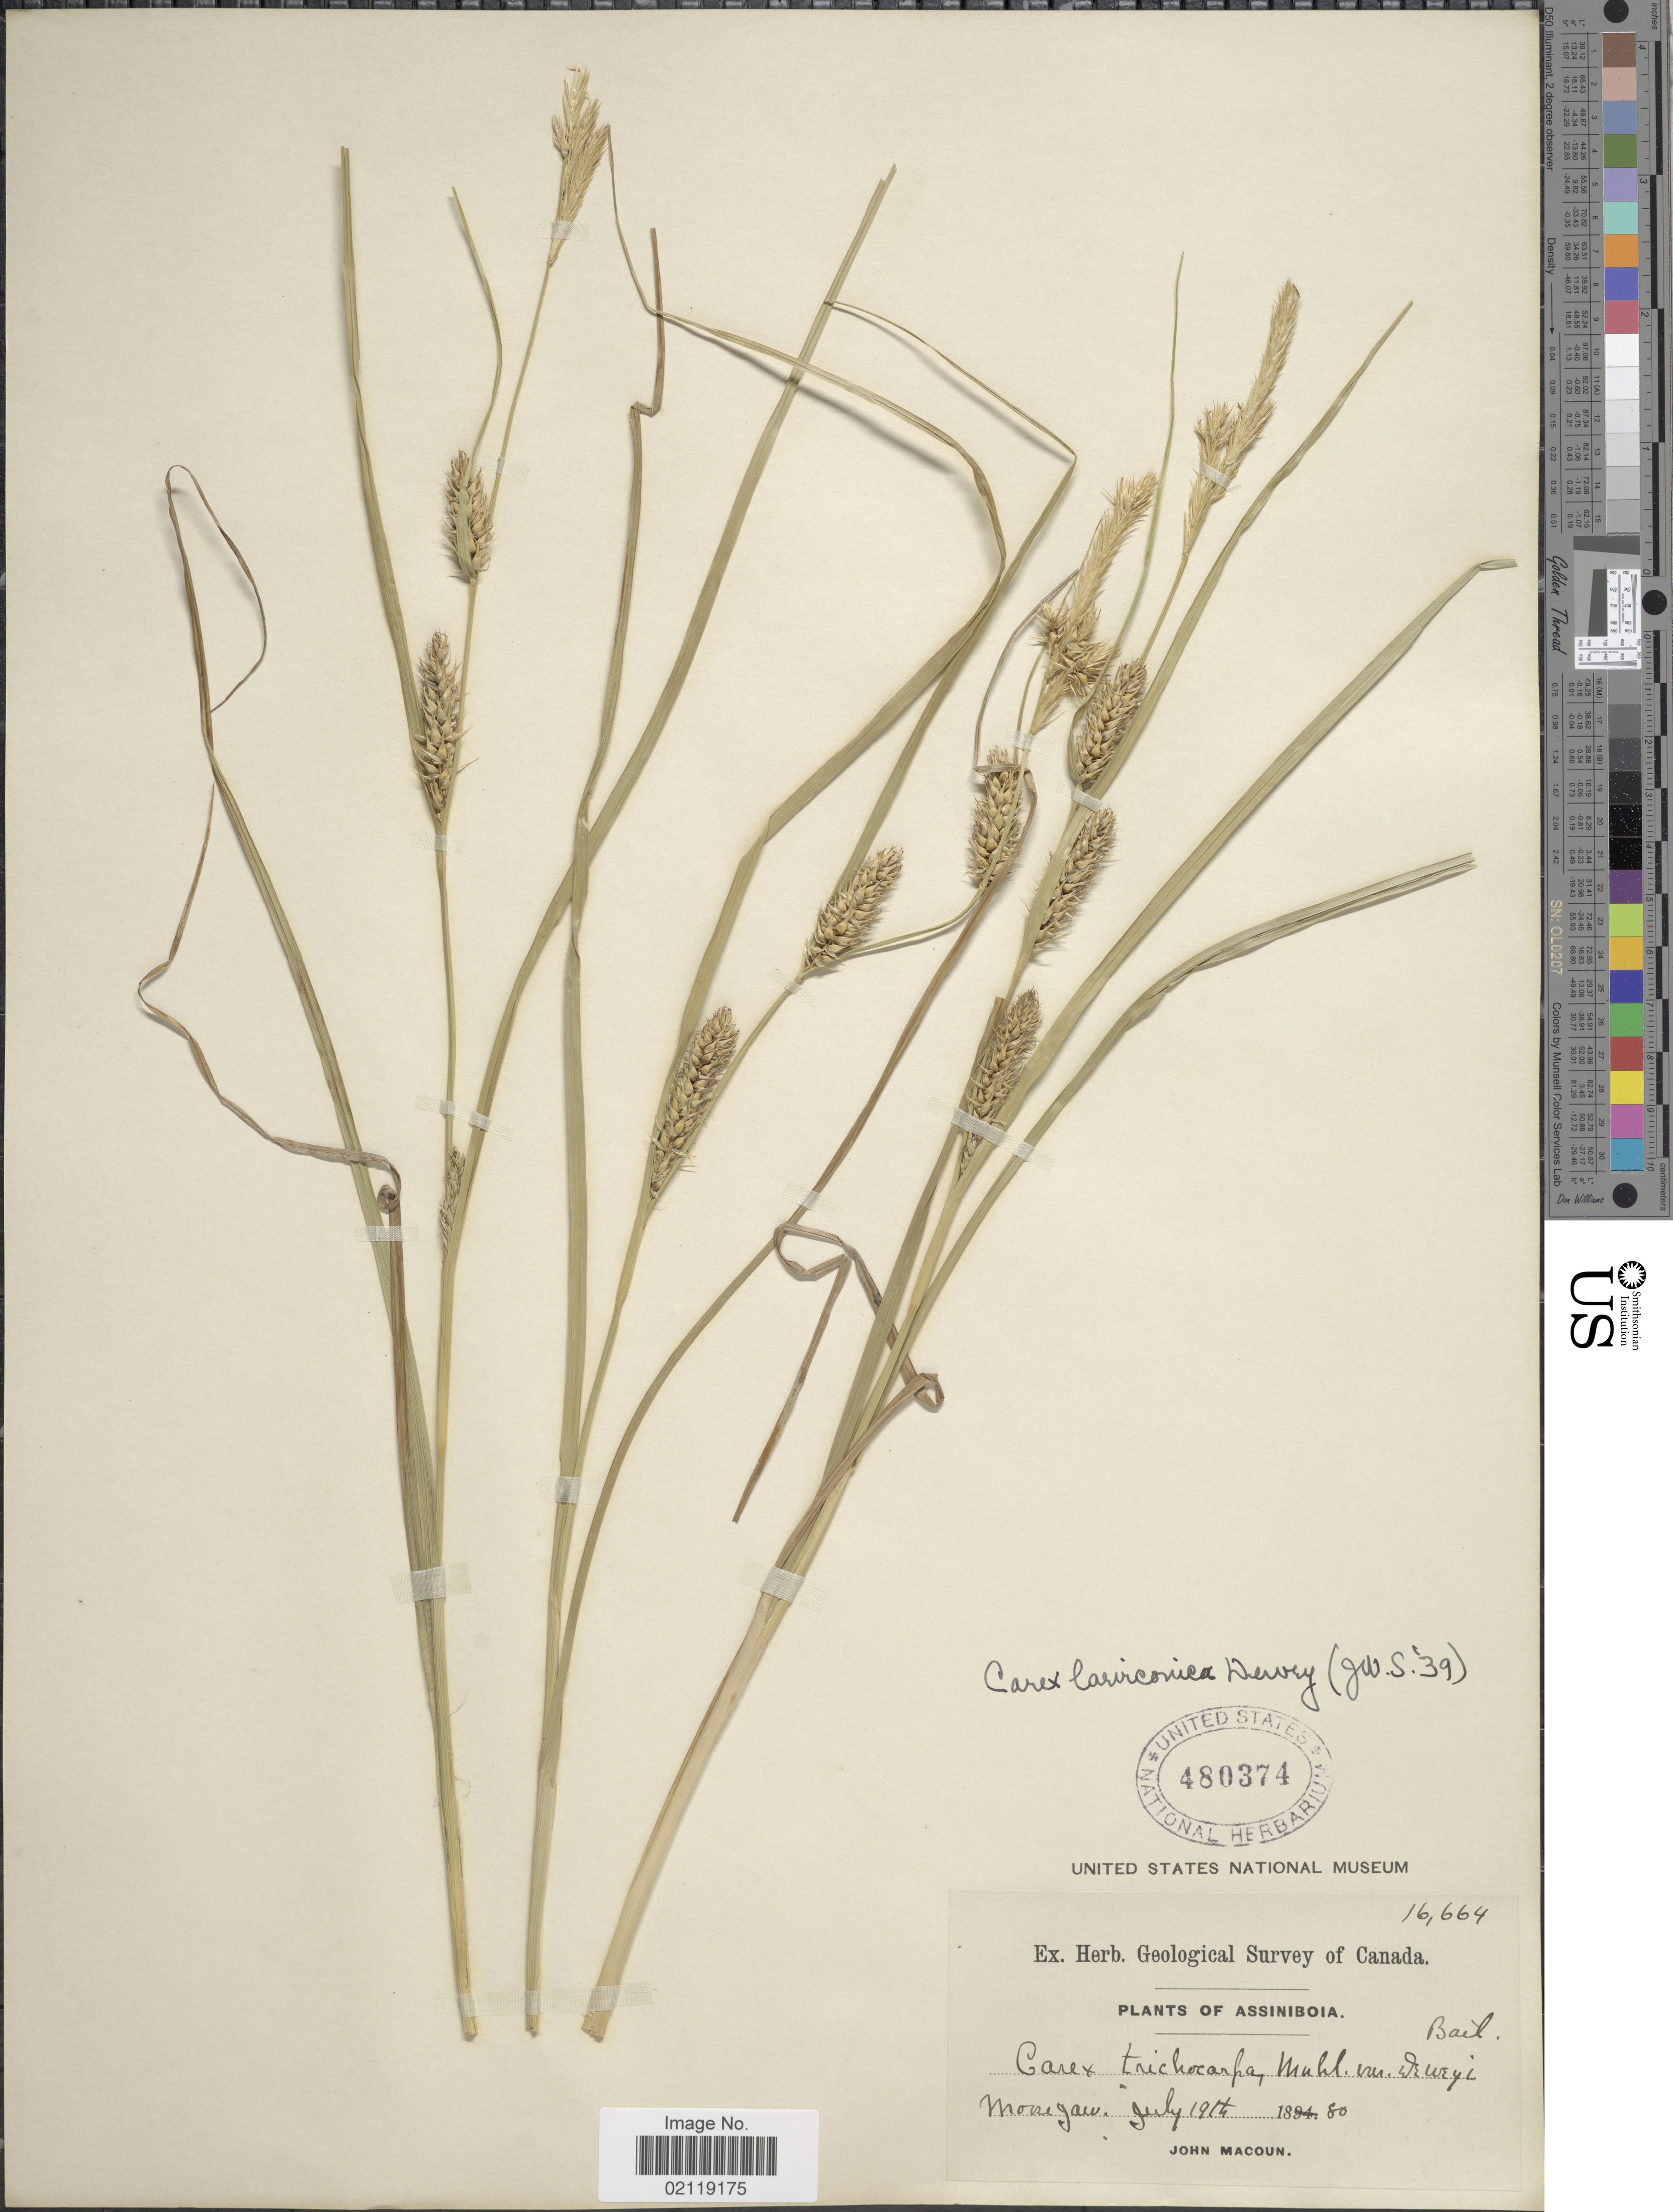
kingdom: Plantae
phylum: Tracheophyta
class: Liliopsida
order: Poales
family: Cyperaceae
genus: Carex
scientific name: Carex laeviconica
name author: Dewey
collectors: J. Macoun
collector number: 16664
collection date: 1880-07-19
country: Canada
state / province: Saskatchewan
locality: Assiniboia. Moose Jaw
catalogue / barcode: US 480374